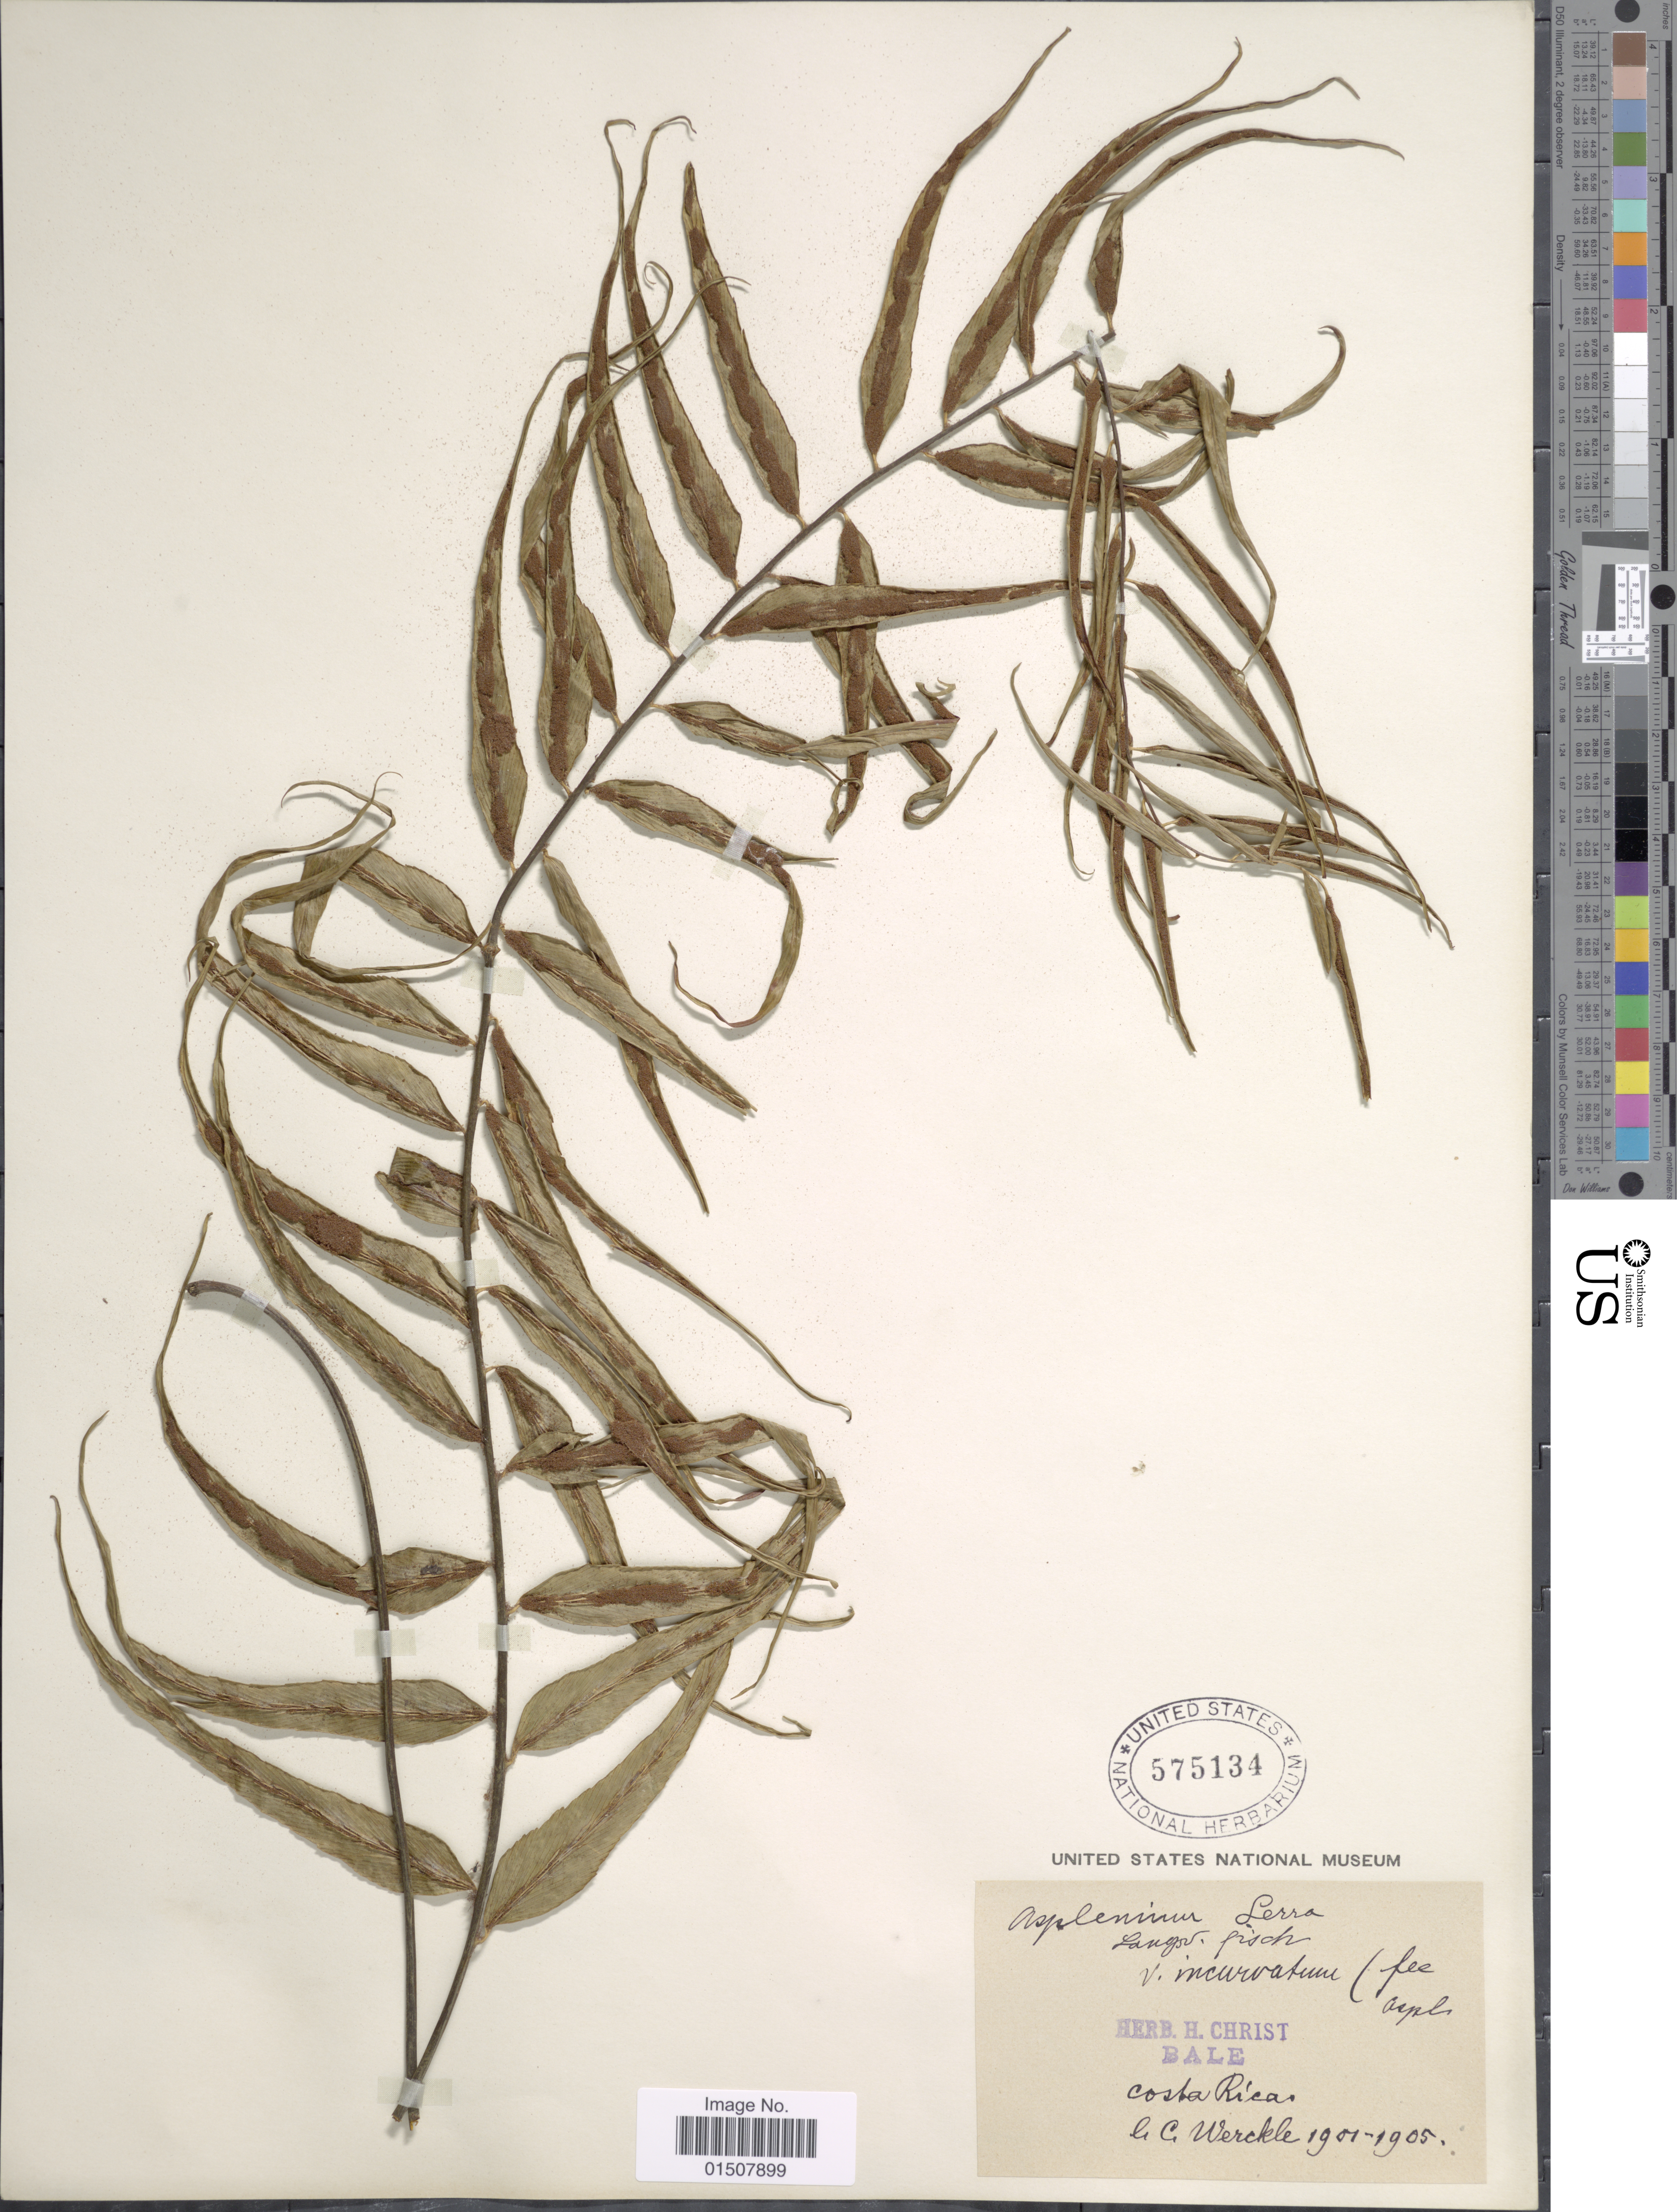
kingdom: Plantae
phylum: Tracheophyta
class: Polypodiopsida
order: Polypodiales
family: Aspleniaceae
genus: Asplenium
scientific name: Asplenium serra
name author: Langsd. & Fisch.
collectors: C. C Wercklé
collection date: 1901/1905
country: Costa Rica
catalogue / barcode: US 575134